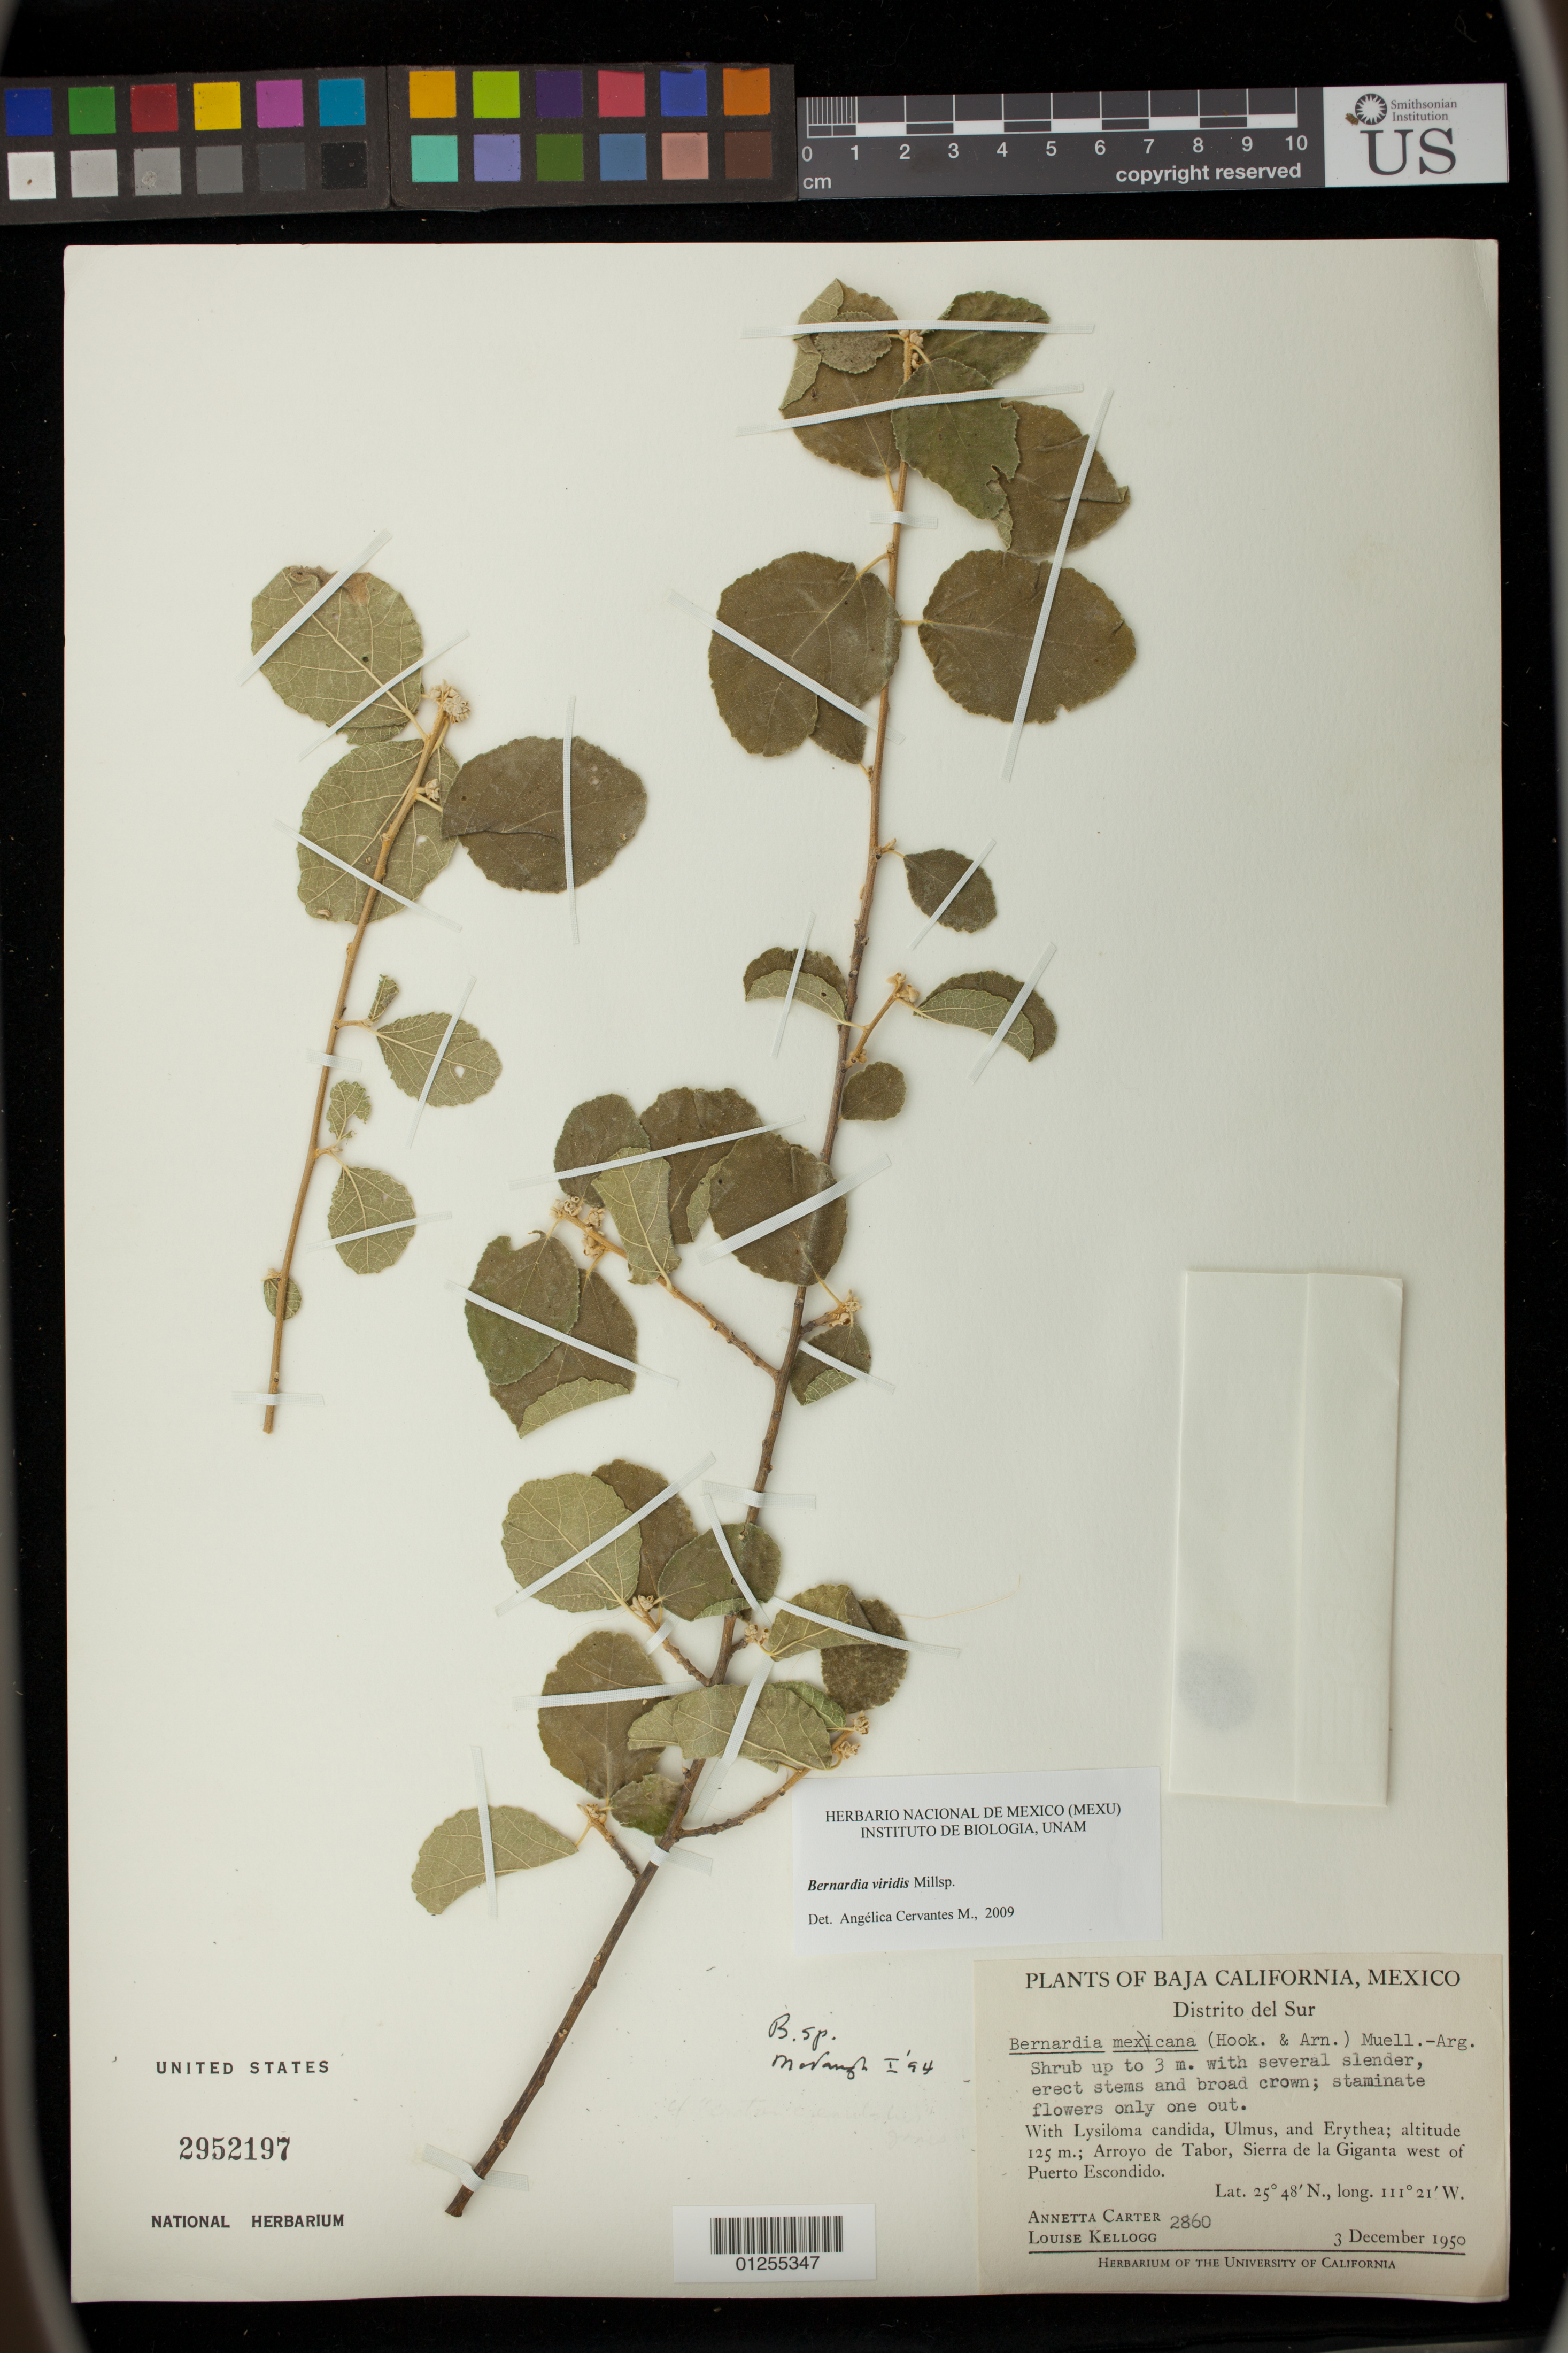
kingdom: Plantae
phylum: Tracheophyta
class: Magnoliopsida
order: Malpighiales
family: Euphorbiaceae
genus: Bernardia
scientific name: Bernardia viridis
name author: Millsp.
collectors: A. M. Carter & L. Kellogg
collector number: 2860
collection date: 1950-12-03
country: Mexico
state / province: Baja California Sur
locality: Distrito del Sur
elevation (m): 125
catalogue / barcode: US 2952197